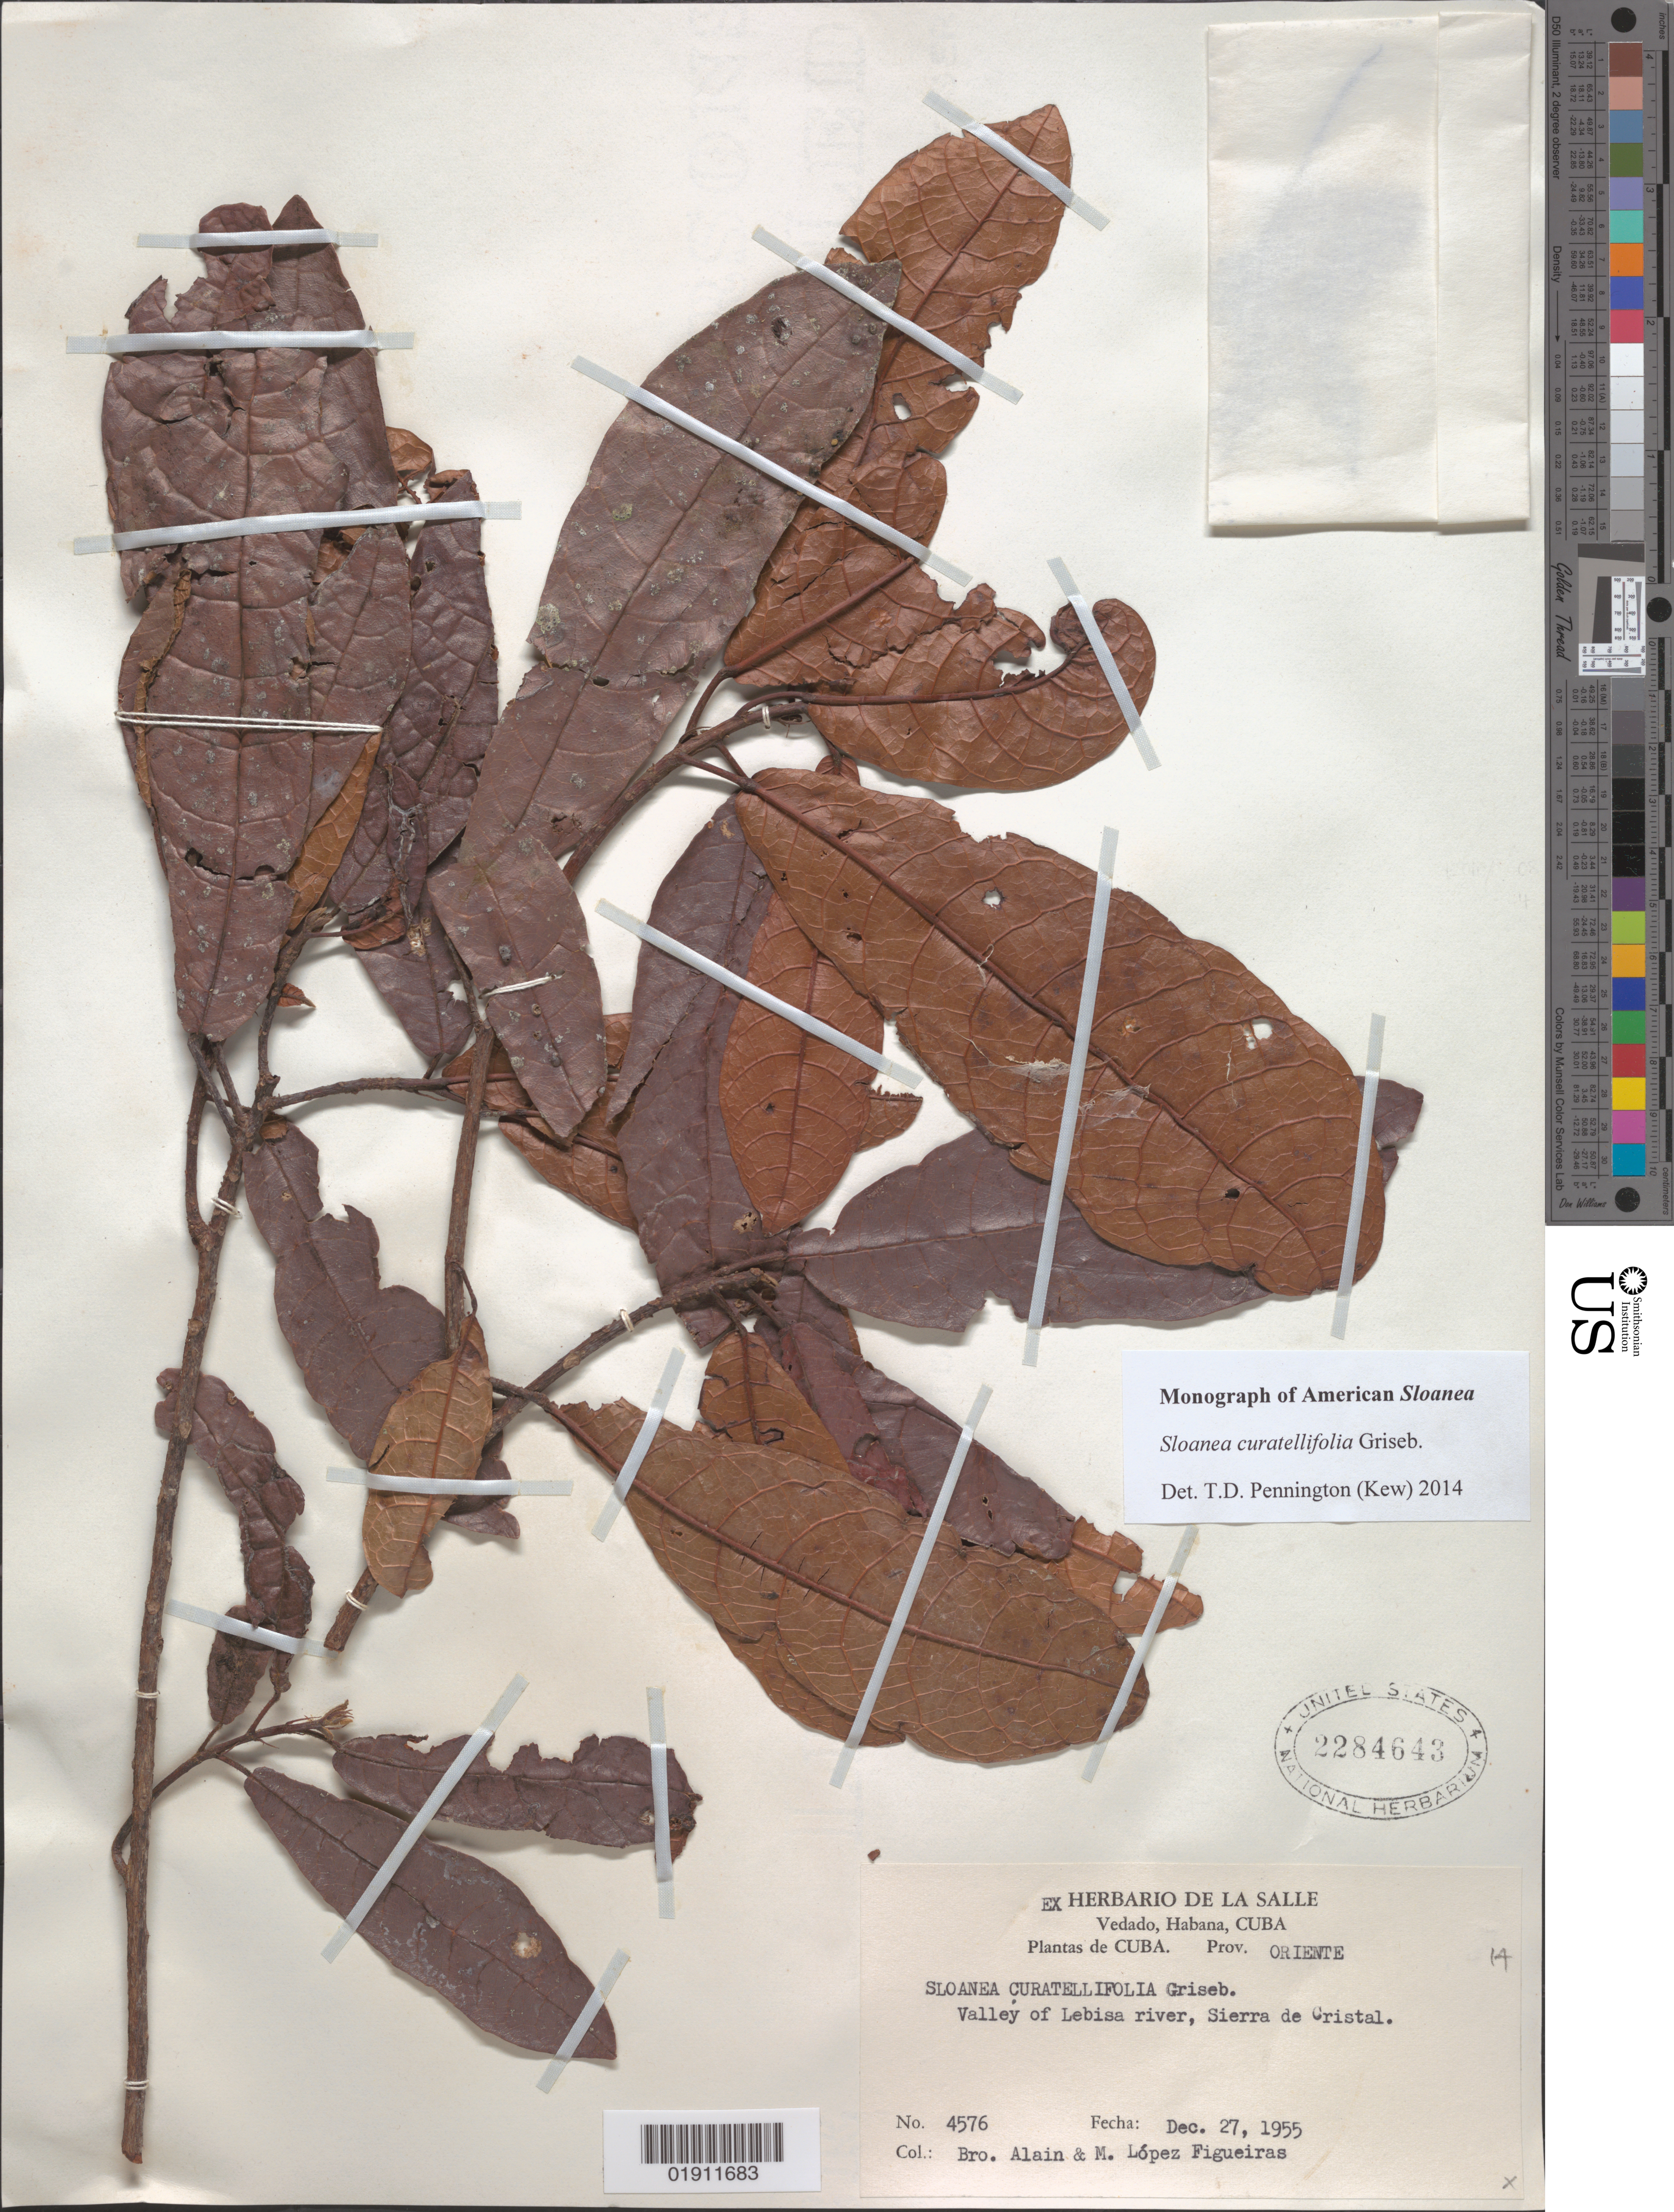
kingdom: Plantae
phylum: Tracheophyta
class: Magnoliopsida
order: Oxalidales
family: Elaeocarpaceae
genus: Sloanea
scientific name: Sloanea curatellifolia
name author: Griseb.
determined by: Pennington, T. D., (K)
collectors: A. H. Liogier & M. López Figueiras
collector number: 4576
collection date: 1955-12-27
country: Cuba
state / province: Holguín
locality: Prov. Oriente [Holguín], valley of Lebisa River, Sierra de Cristal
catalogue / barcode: US 2284643